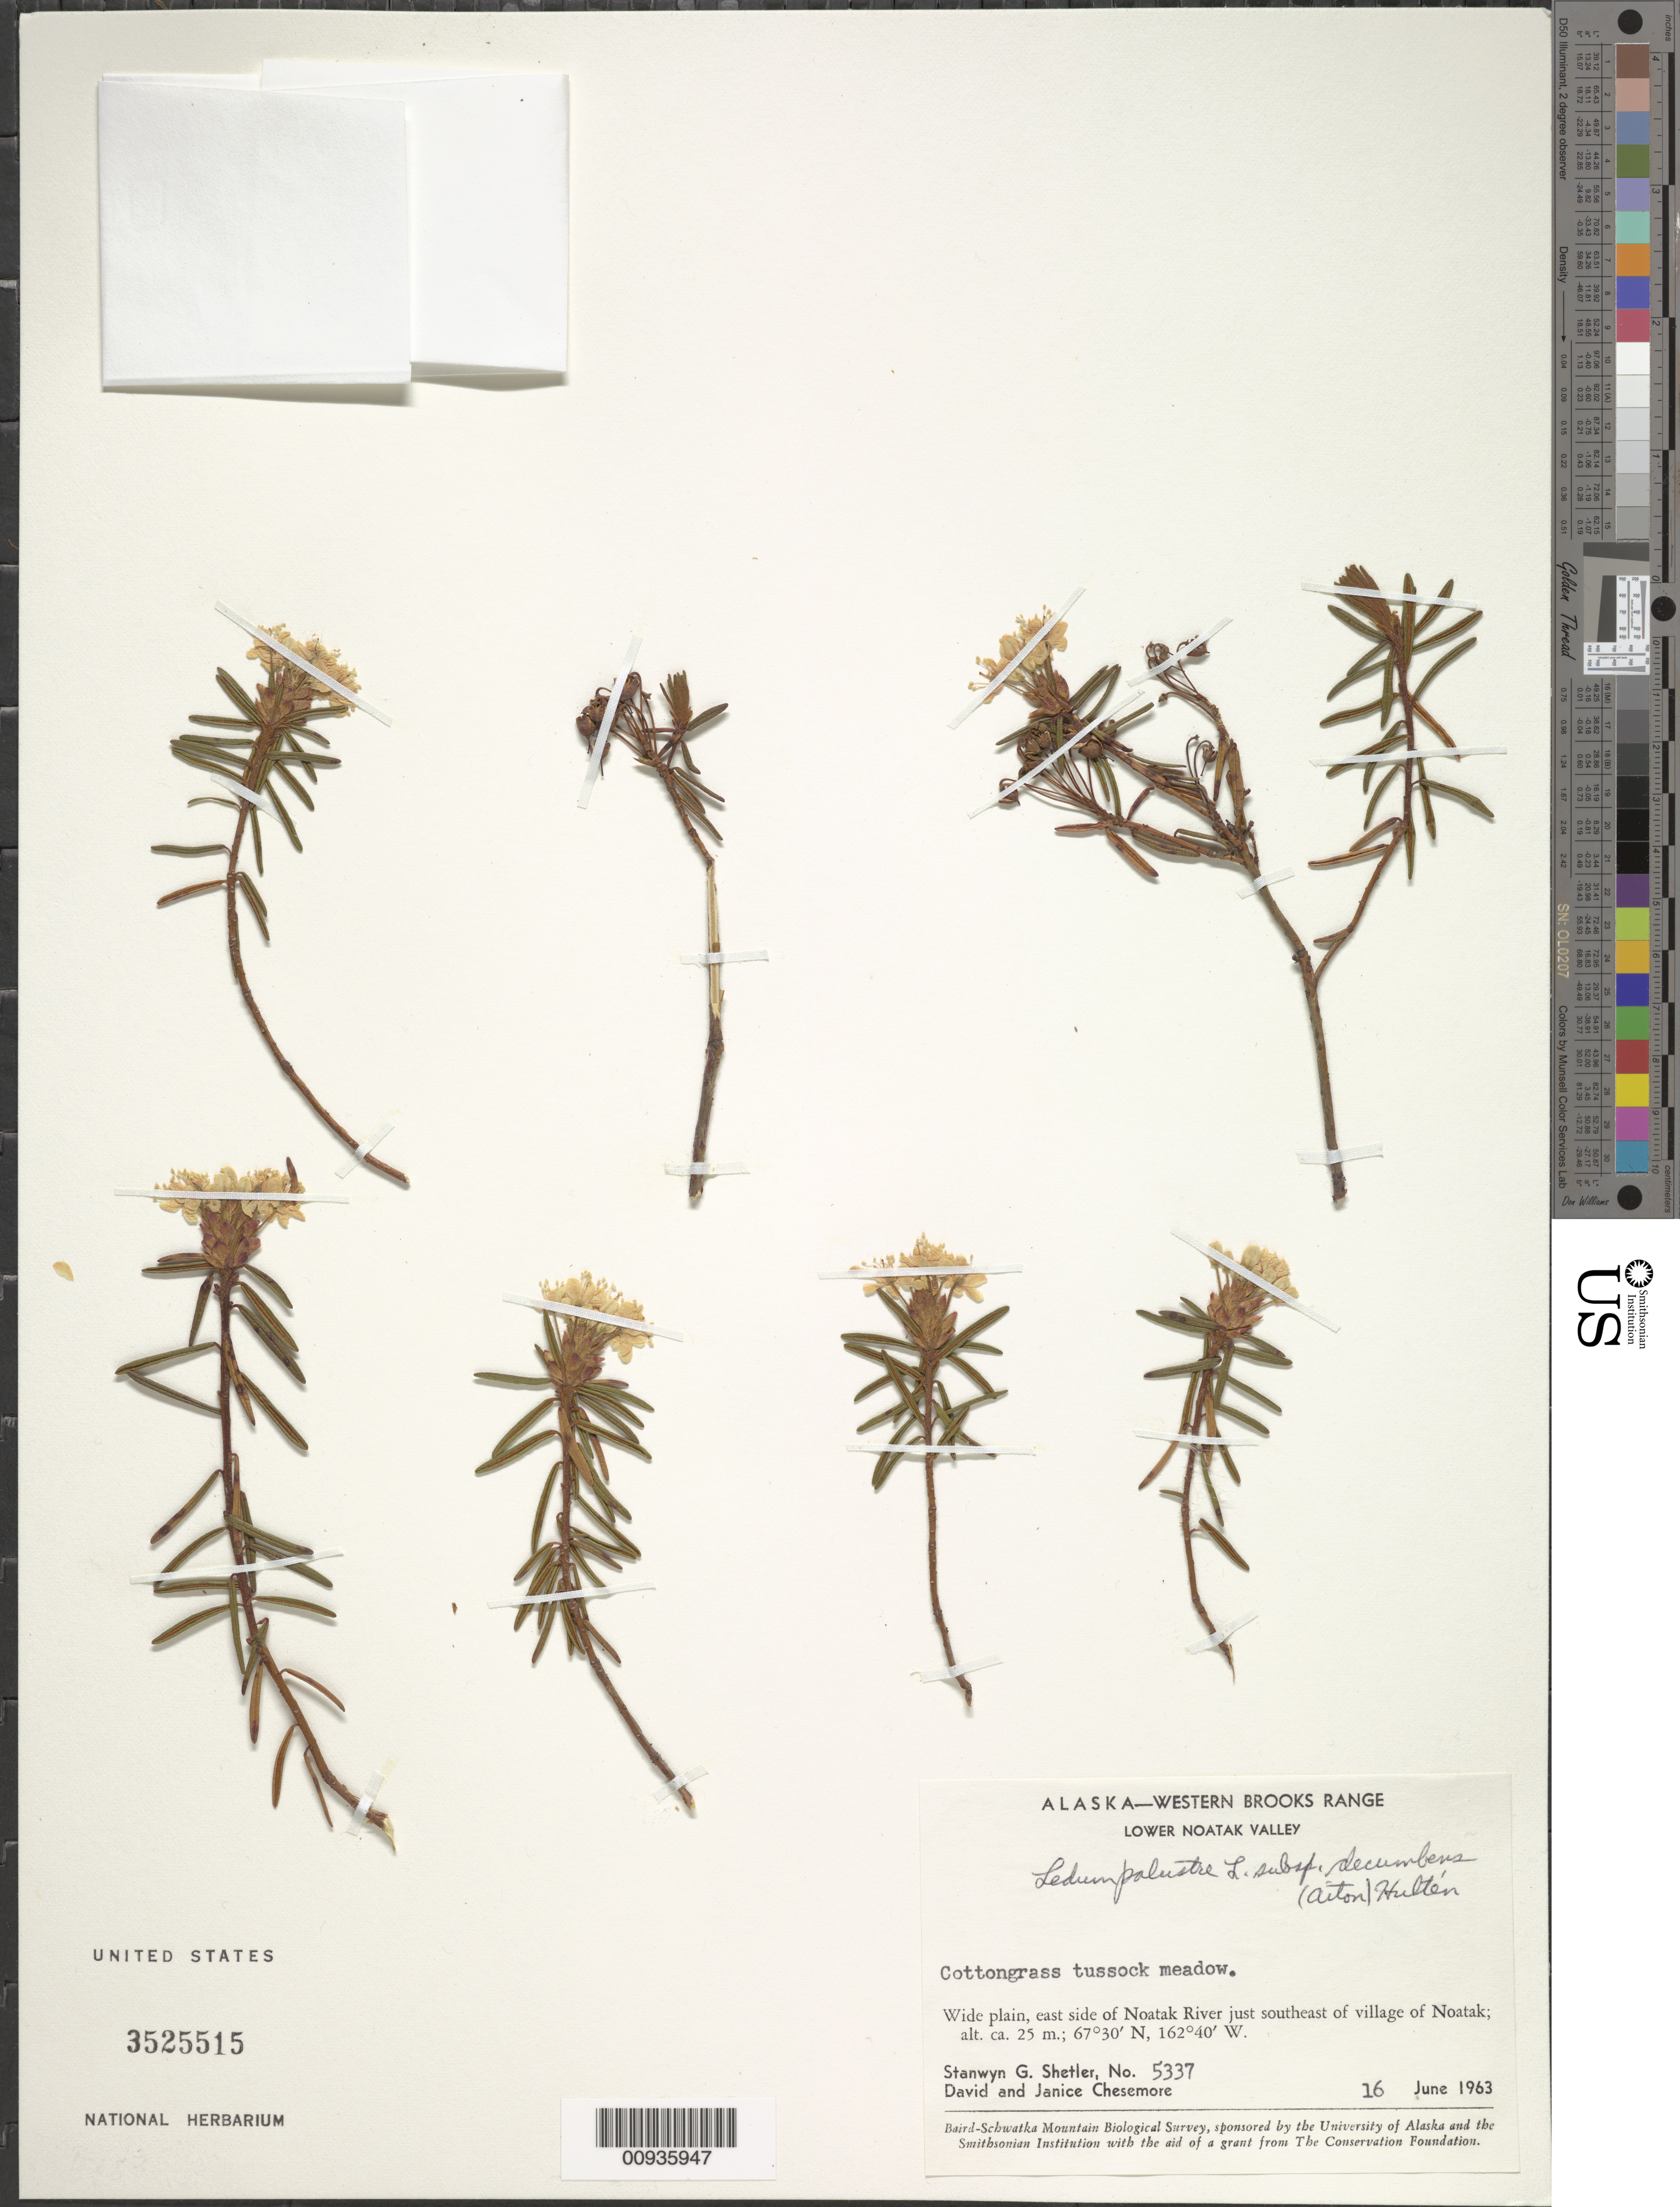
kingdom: Plantae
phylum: Tracheophyta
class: Magnoliopsida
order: Ericales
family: Ericaceae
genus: Ledum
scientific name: Ledum palustre subsp. decumbens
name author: (Aiton) Hultén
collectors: S. Shetler, D. Chesemore & J. Chesemore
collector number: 5337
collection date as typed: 16 Jun 1963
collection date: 1963-06-16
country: United States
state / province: Alaska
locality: East side of Noatak River just southeast of village of Noatak. Western Brooks Range, Lower Noatak Valley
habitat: Wide plain. Cottongrass tussock meadow.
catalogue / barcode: US 3525515